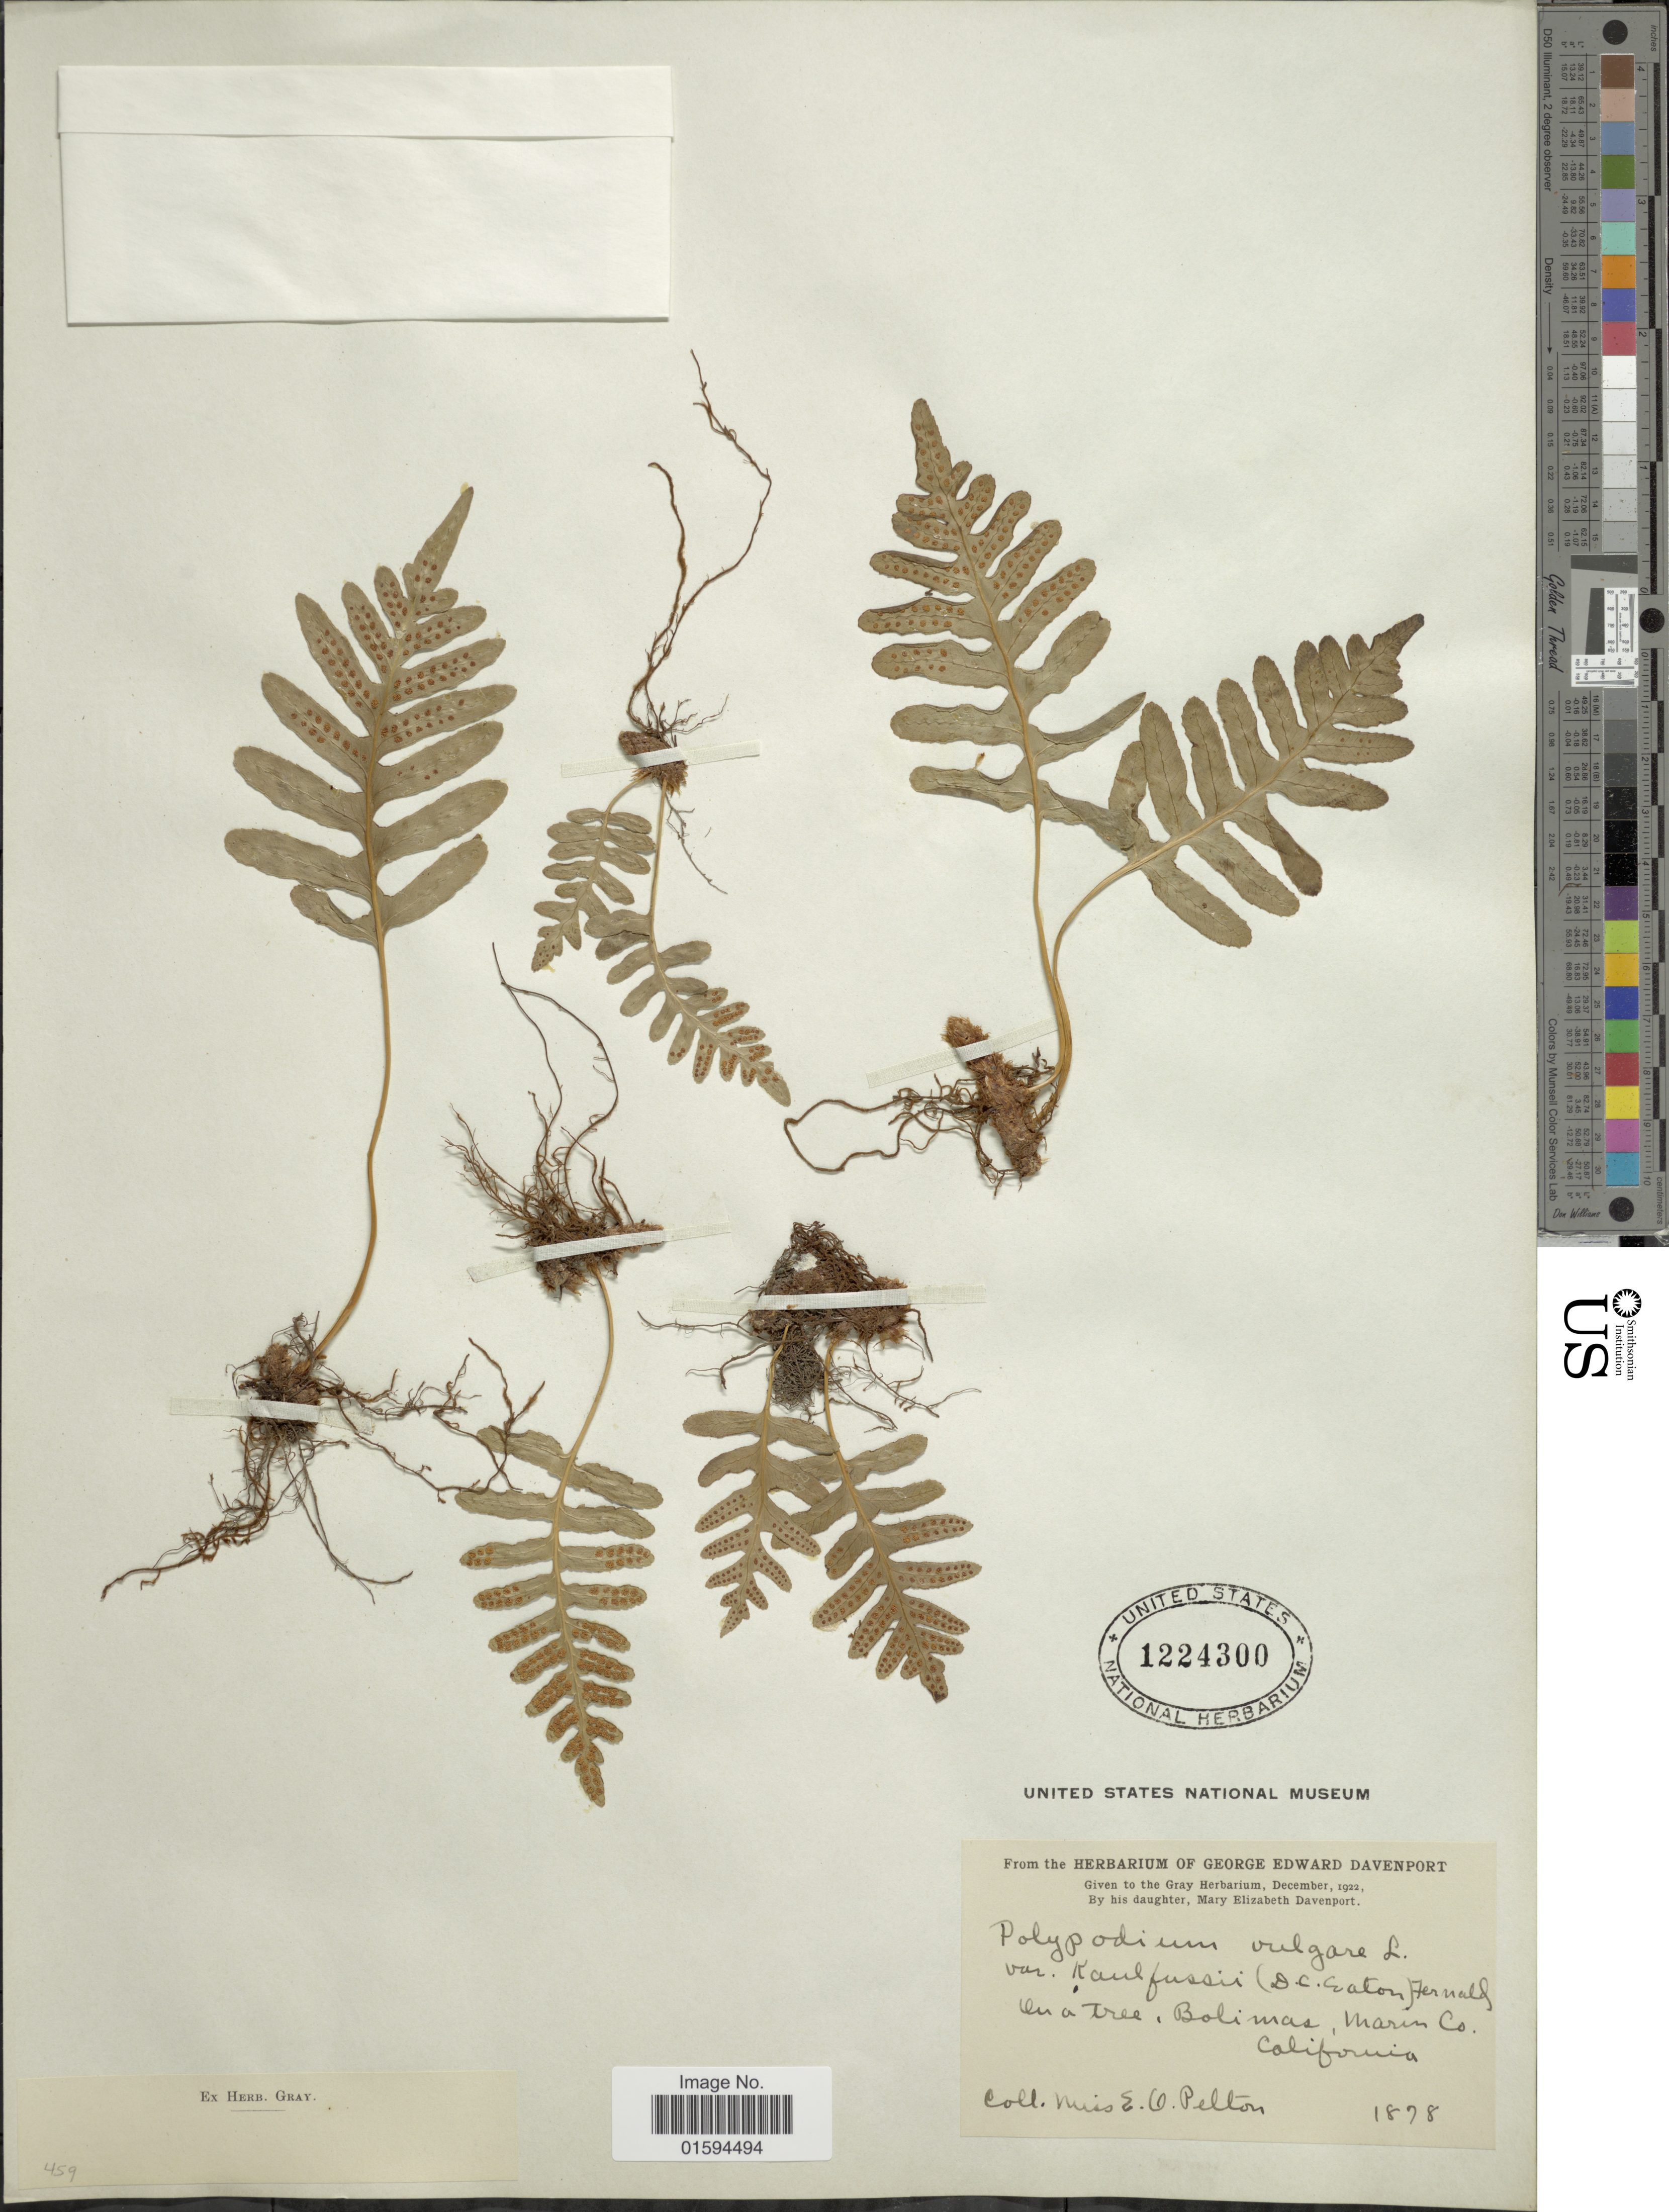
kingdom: Plantae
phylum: Tracheophyta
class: Polypodiopsida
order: Polypodiales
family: Polypodiaceae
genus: Polypodium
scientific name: Polypodium californicum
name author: Kaulf.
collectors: E. Pelton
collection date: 1878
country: United States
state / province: California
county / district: Marin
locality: On a tree, Bolimas, Marin Co.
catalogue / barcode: US 1224300